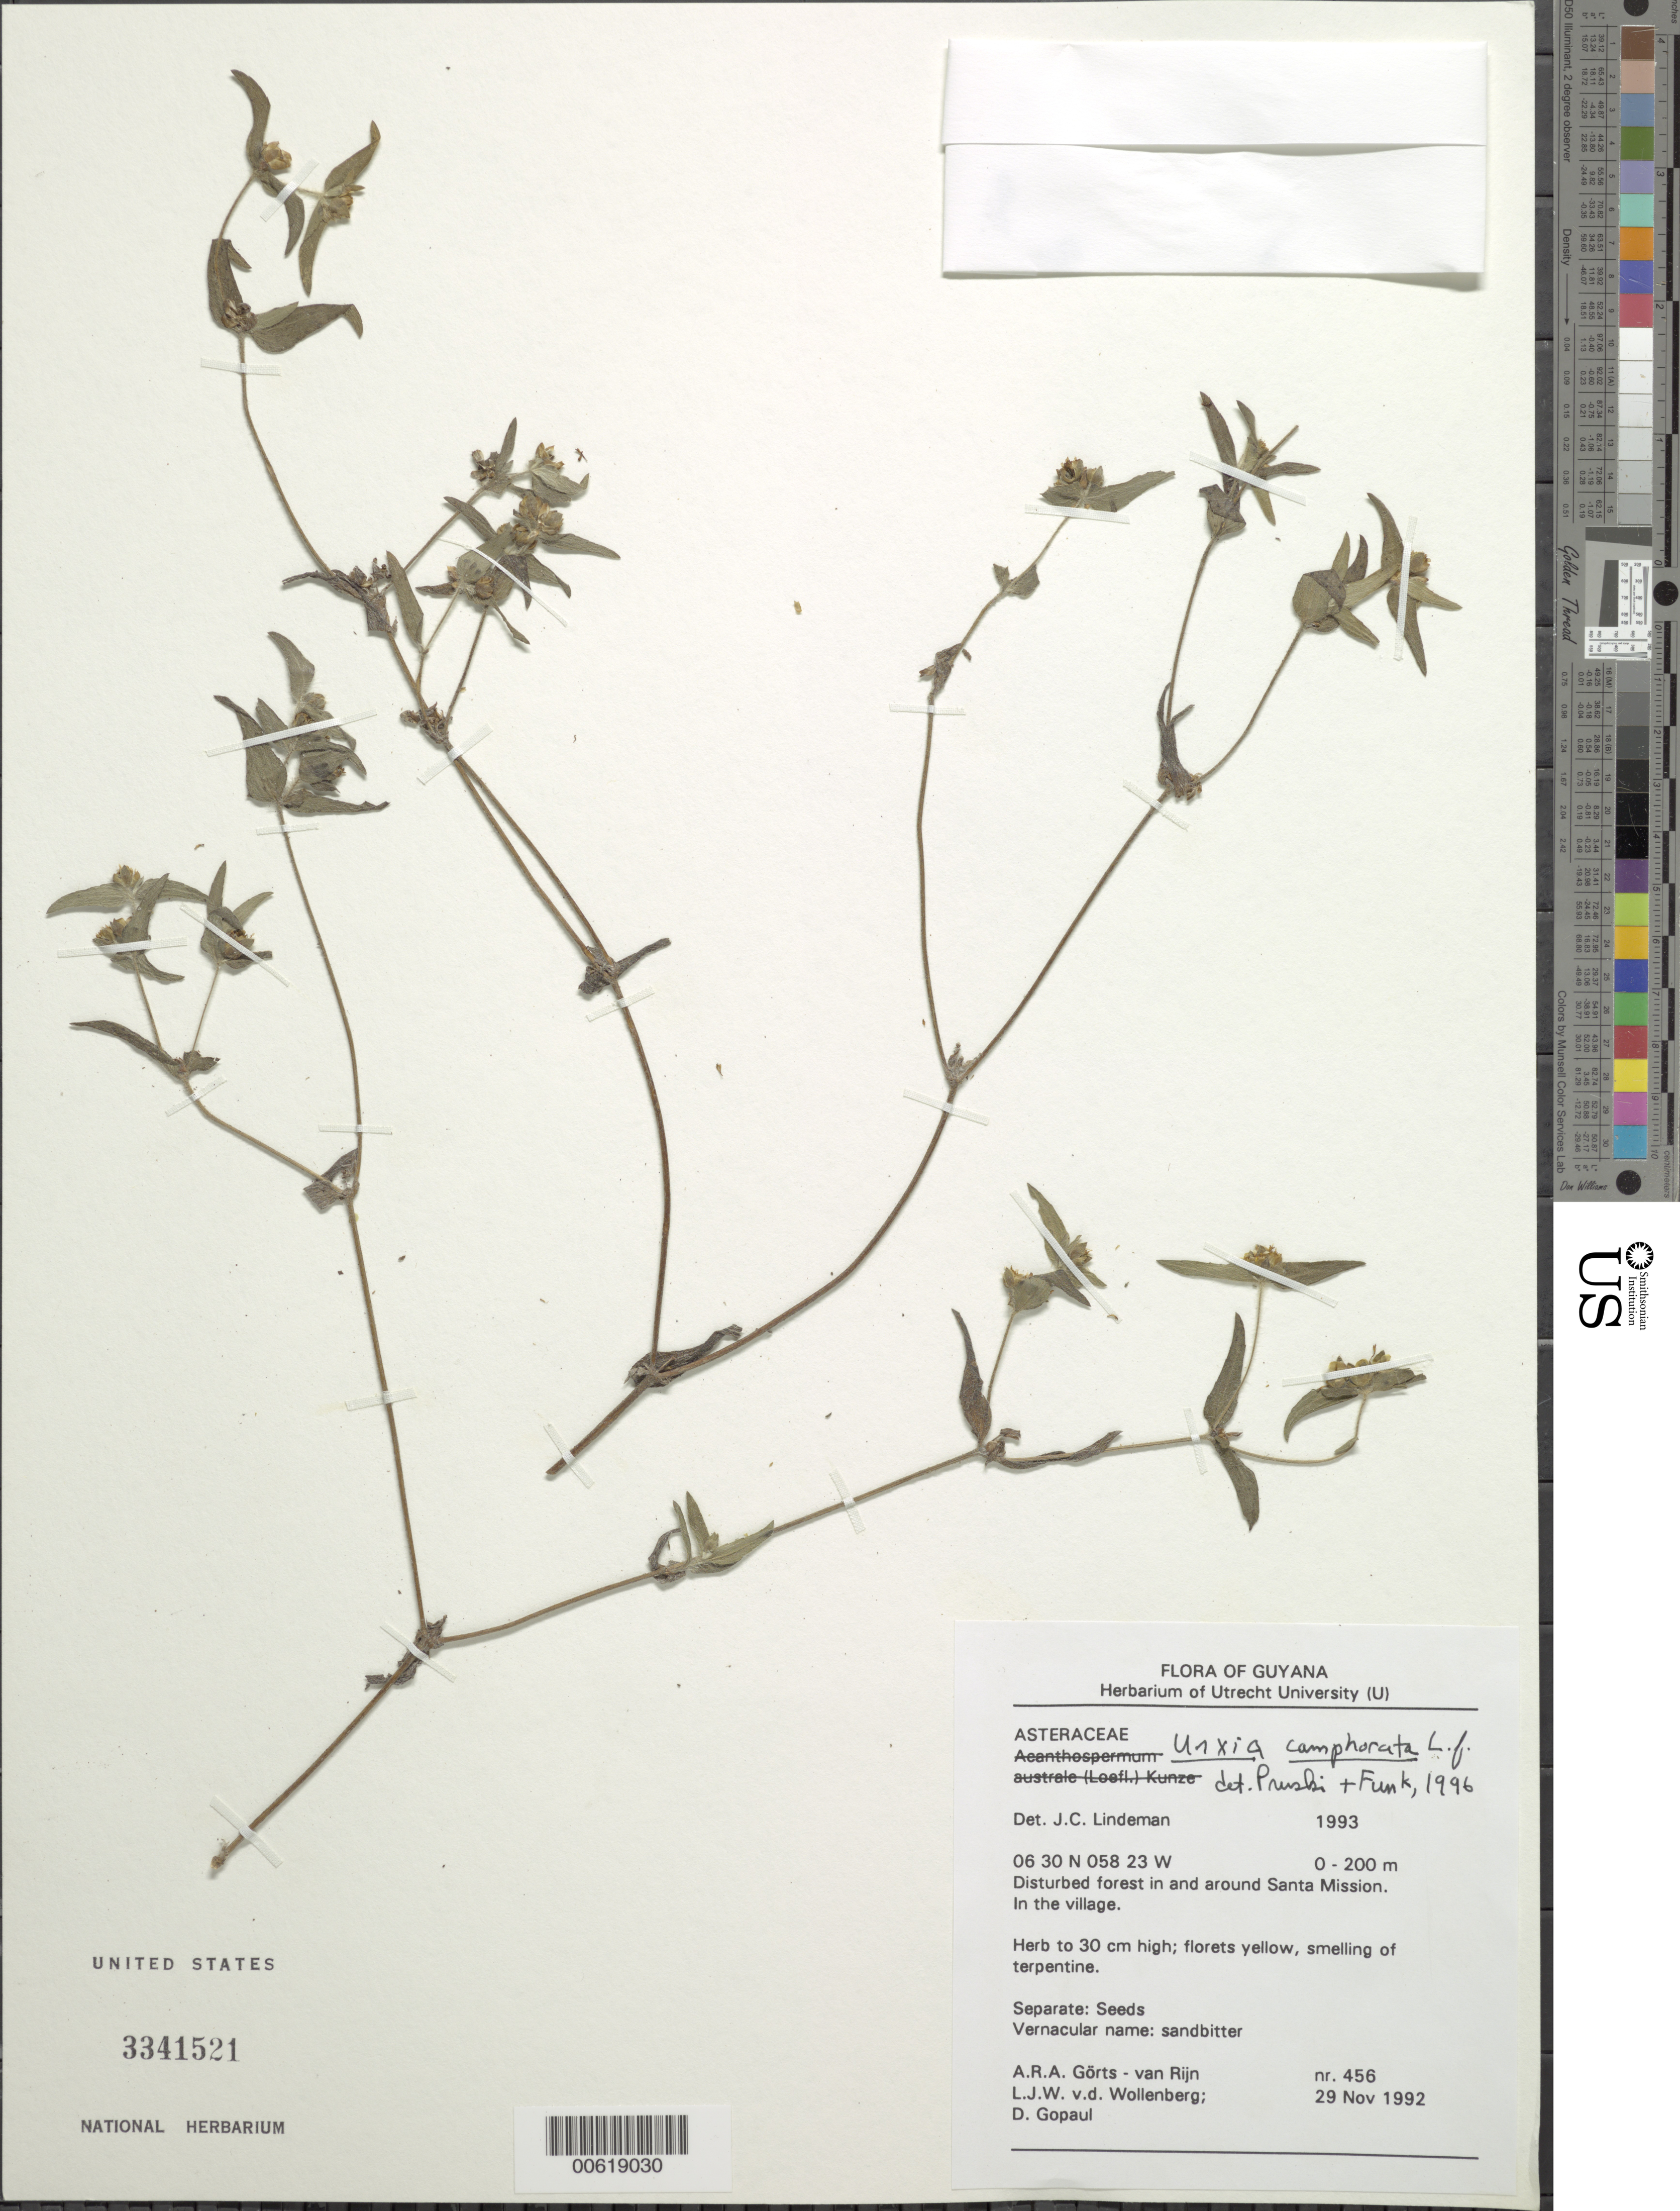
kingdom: Plantae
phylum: Tracheophyta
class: Magnoliopsida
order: Asterales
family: Asteraceae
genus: Unxia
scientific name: Unxia camphorata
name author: L. f.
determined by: Pruski, J. F.; Funk, V. A.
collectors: A. .R. A. Görts-van Rijn, L. van der Wollenberg & D. Gopaul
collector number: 456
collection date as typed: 29-Nov-92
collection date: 1992-11-29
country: Guyana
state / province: Demerara-Mahaica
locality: Santa Mission, near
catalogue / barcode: US 3341521